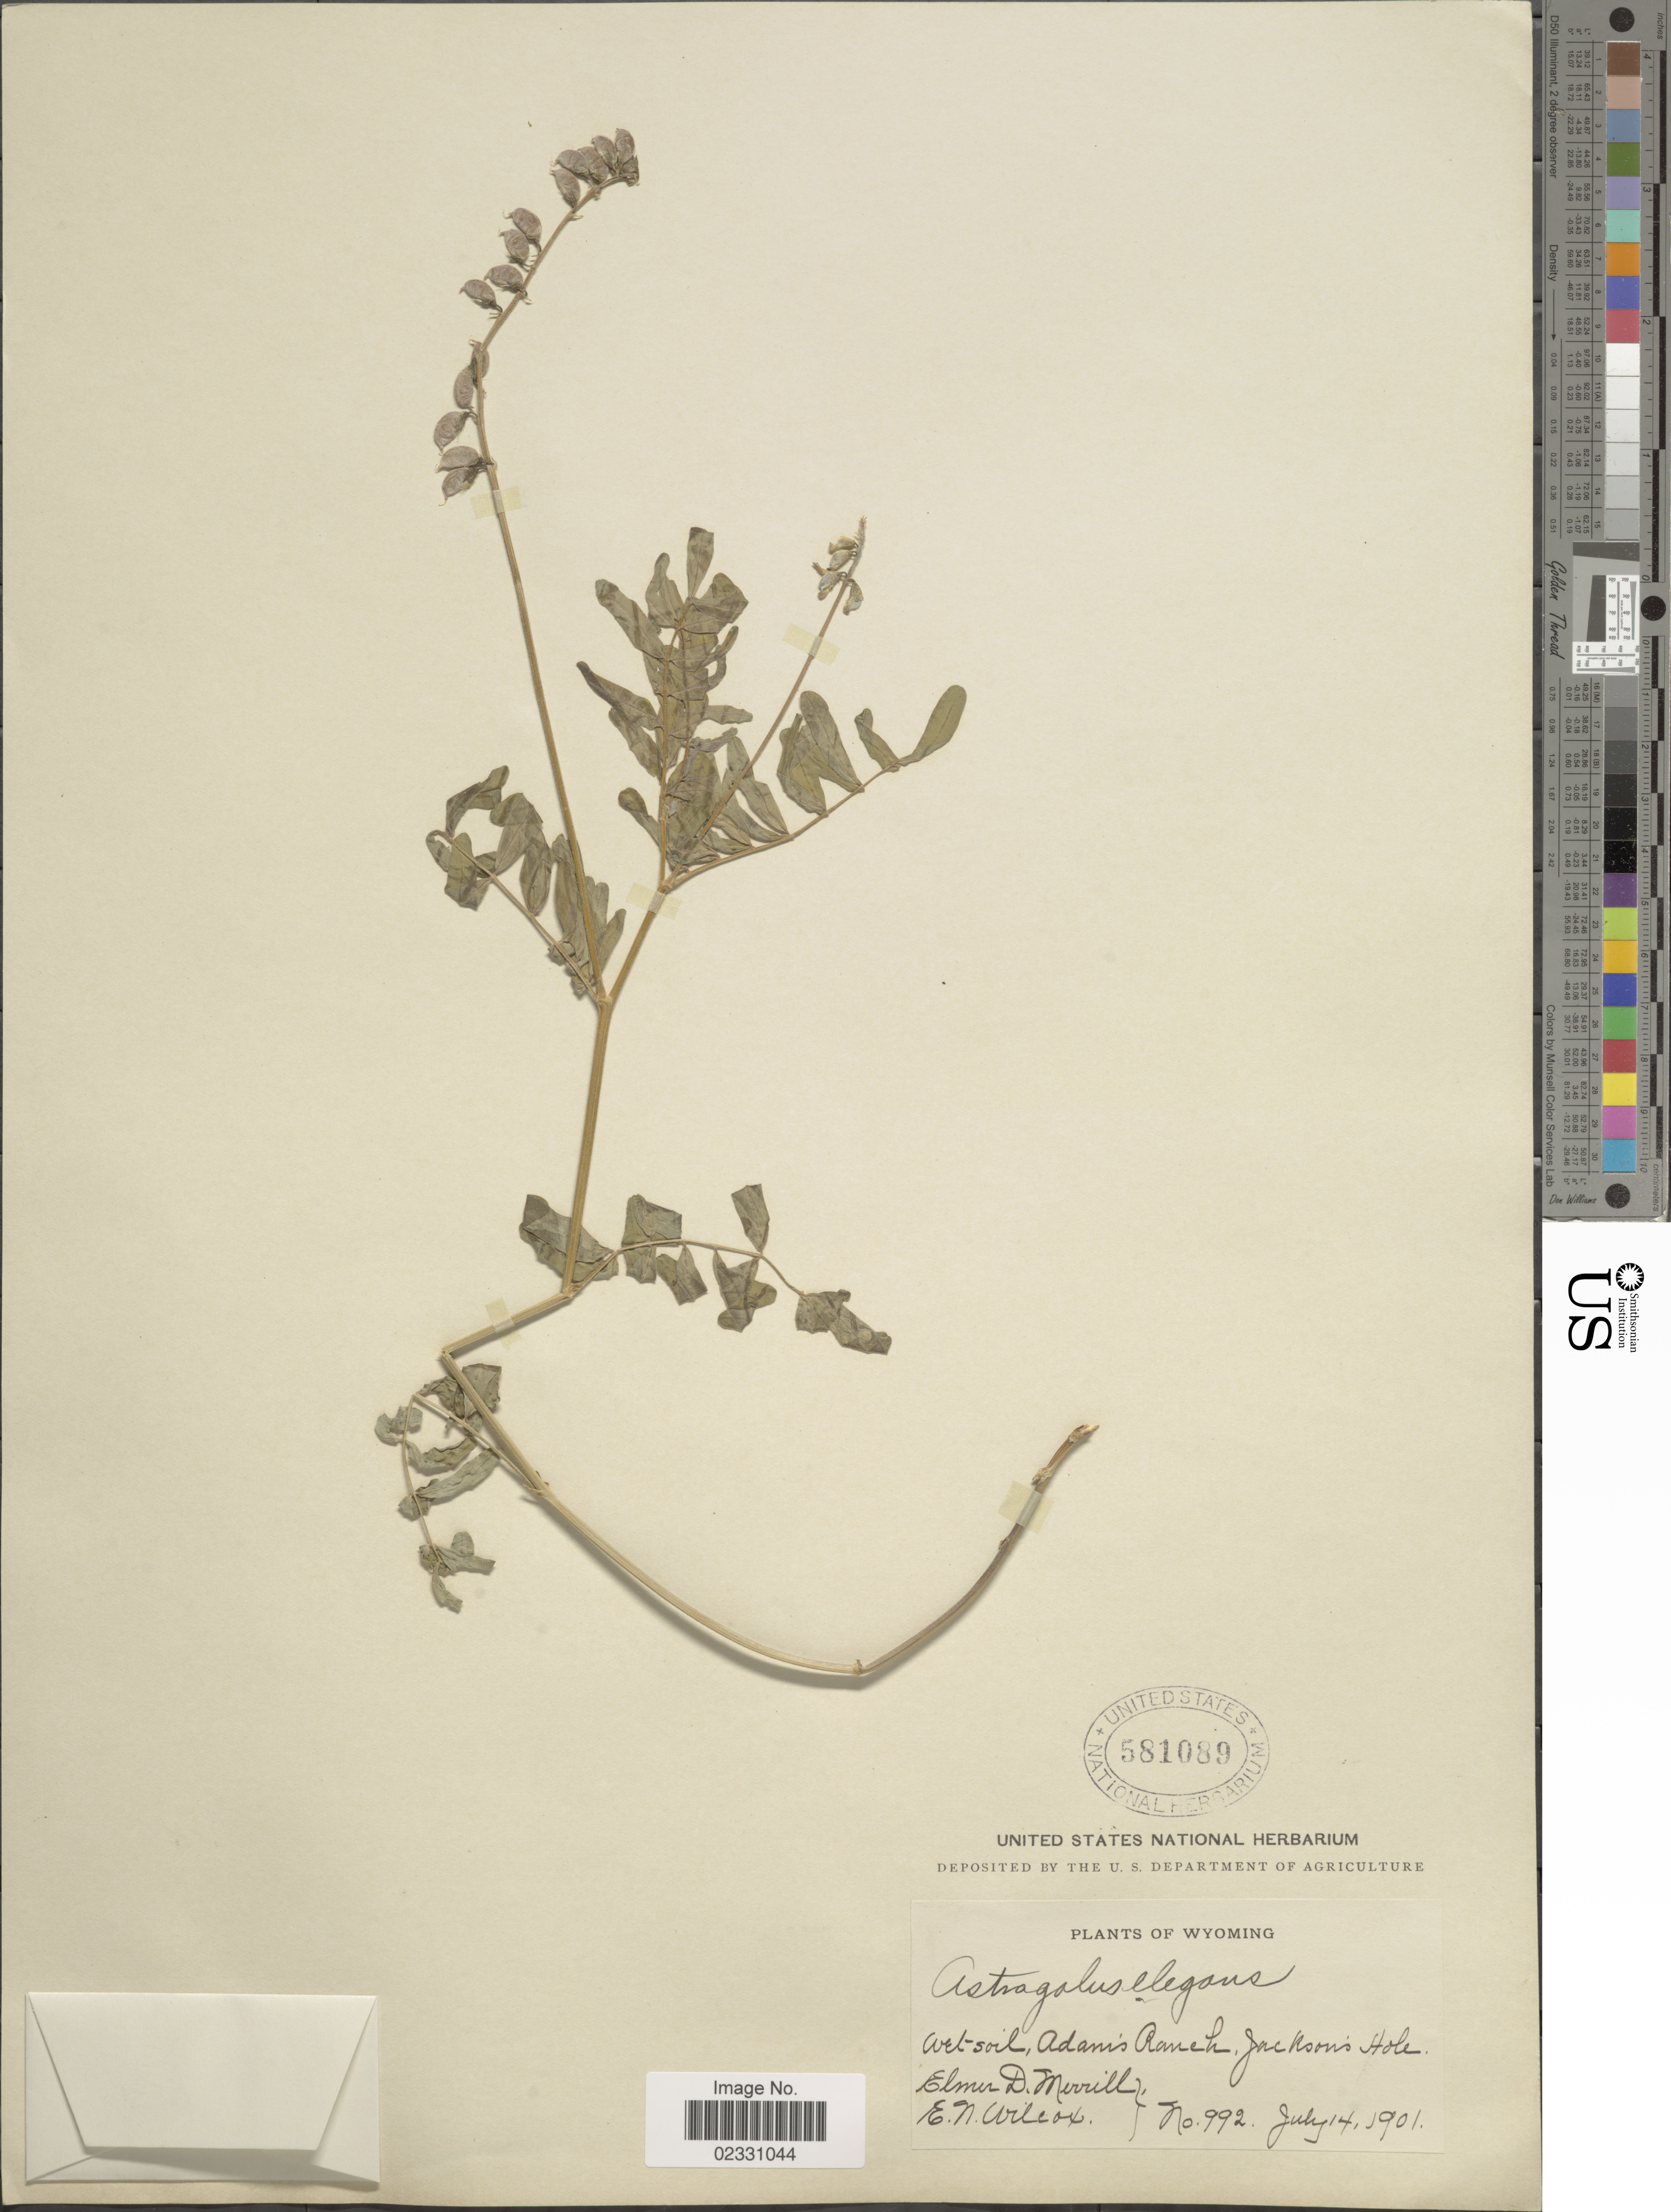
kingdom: Plantae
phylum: Tracheophyta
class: Magnoliopsida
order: Fabales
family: Fabaceae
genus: Astragalus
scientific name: Astragalus elegans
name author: Bunge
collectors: E. D. Merrill & E. Wilcox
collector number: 992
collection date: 1901-07-14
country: United States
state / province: Wyoming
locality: Wet soil, Adam's Ranch, Jackson's Hole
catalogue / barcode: US 581089